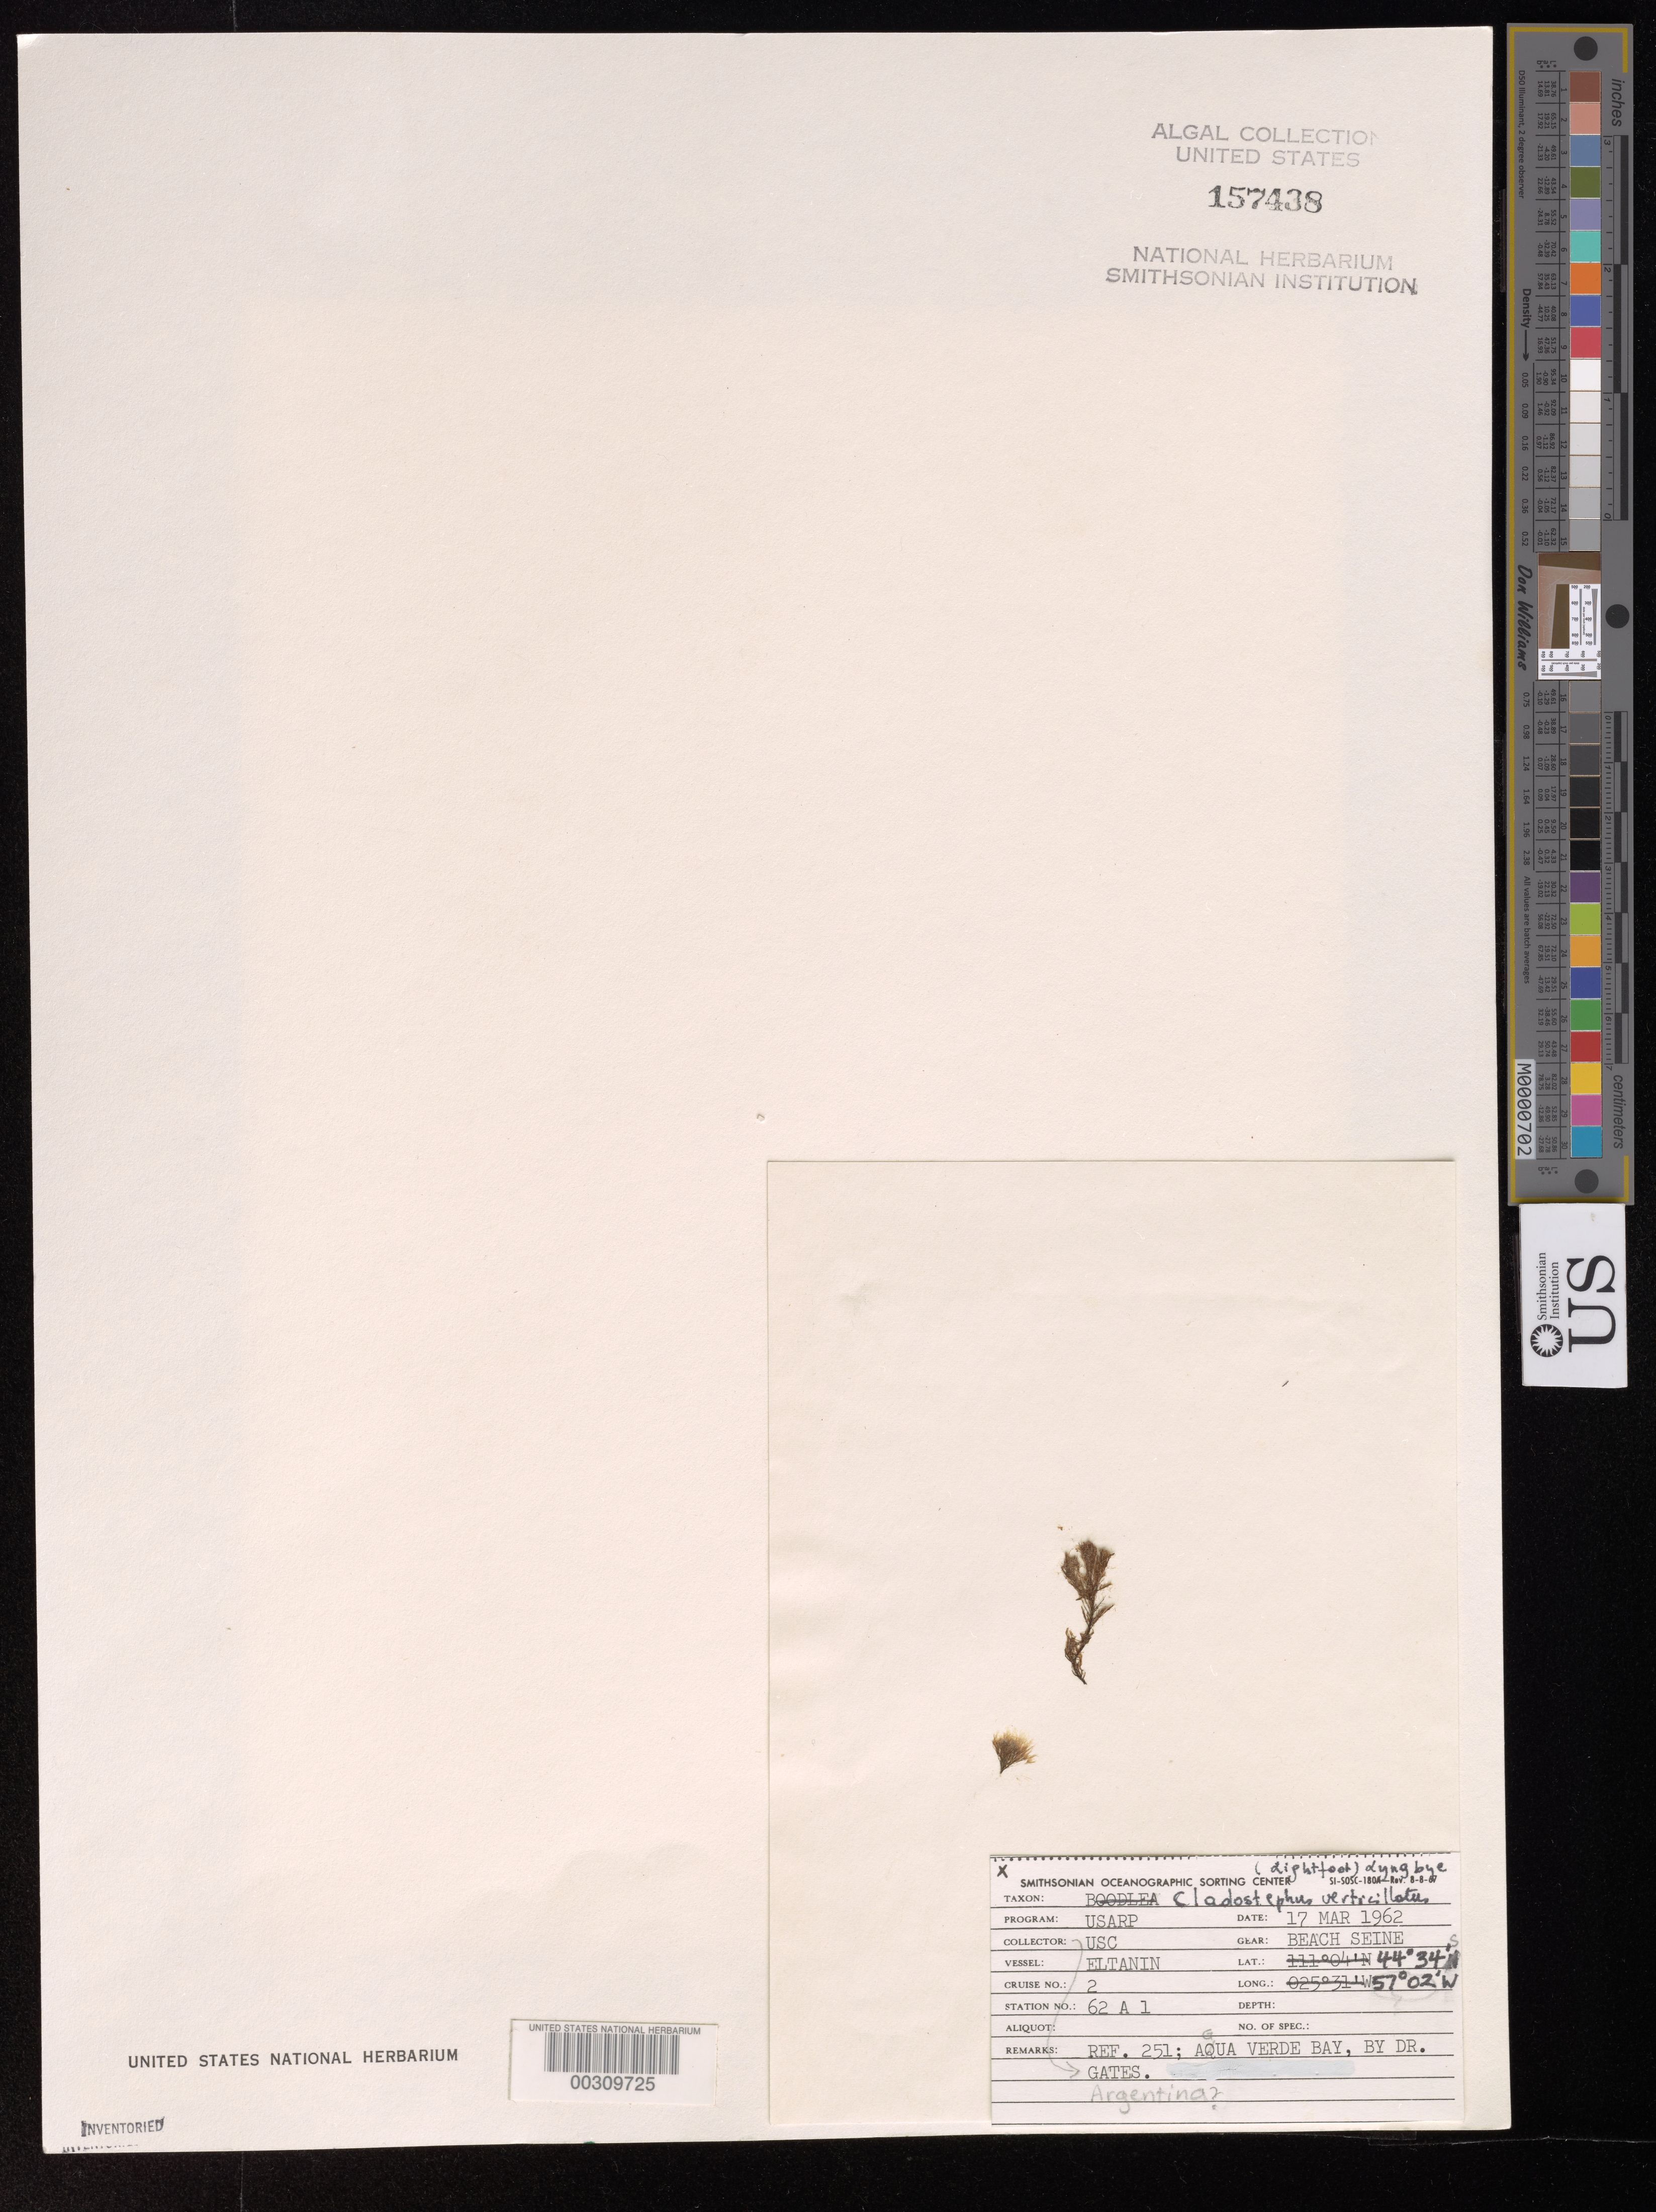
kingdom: Chromista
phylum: Ochrophyta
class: Phaeophyceae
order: Sphacelariales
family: Cladostephaceae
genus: Cladostephus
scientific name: Cladostephus hirsutus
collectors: USC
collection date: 1962-03-17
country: Argentina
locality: Ref. 251; Agua Verde Bay, by dr. gates.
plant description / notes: USARP Program. Vessel: Eltanin. Cruise No. 2. Staton No. 62 A 1.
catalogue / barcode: US 157438